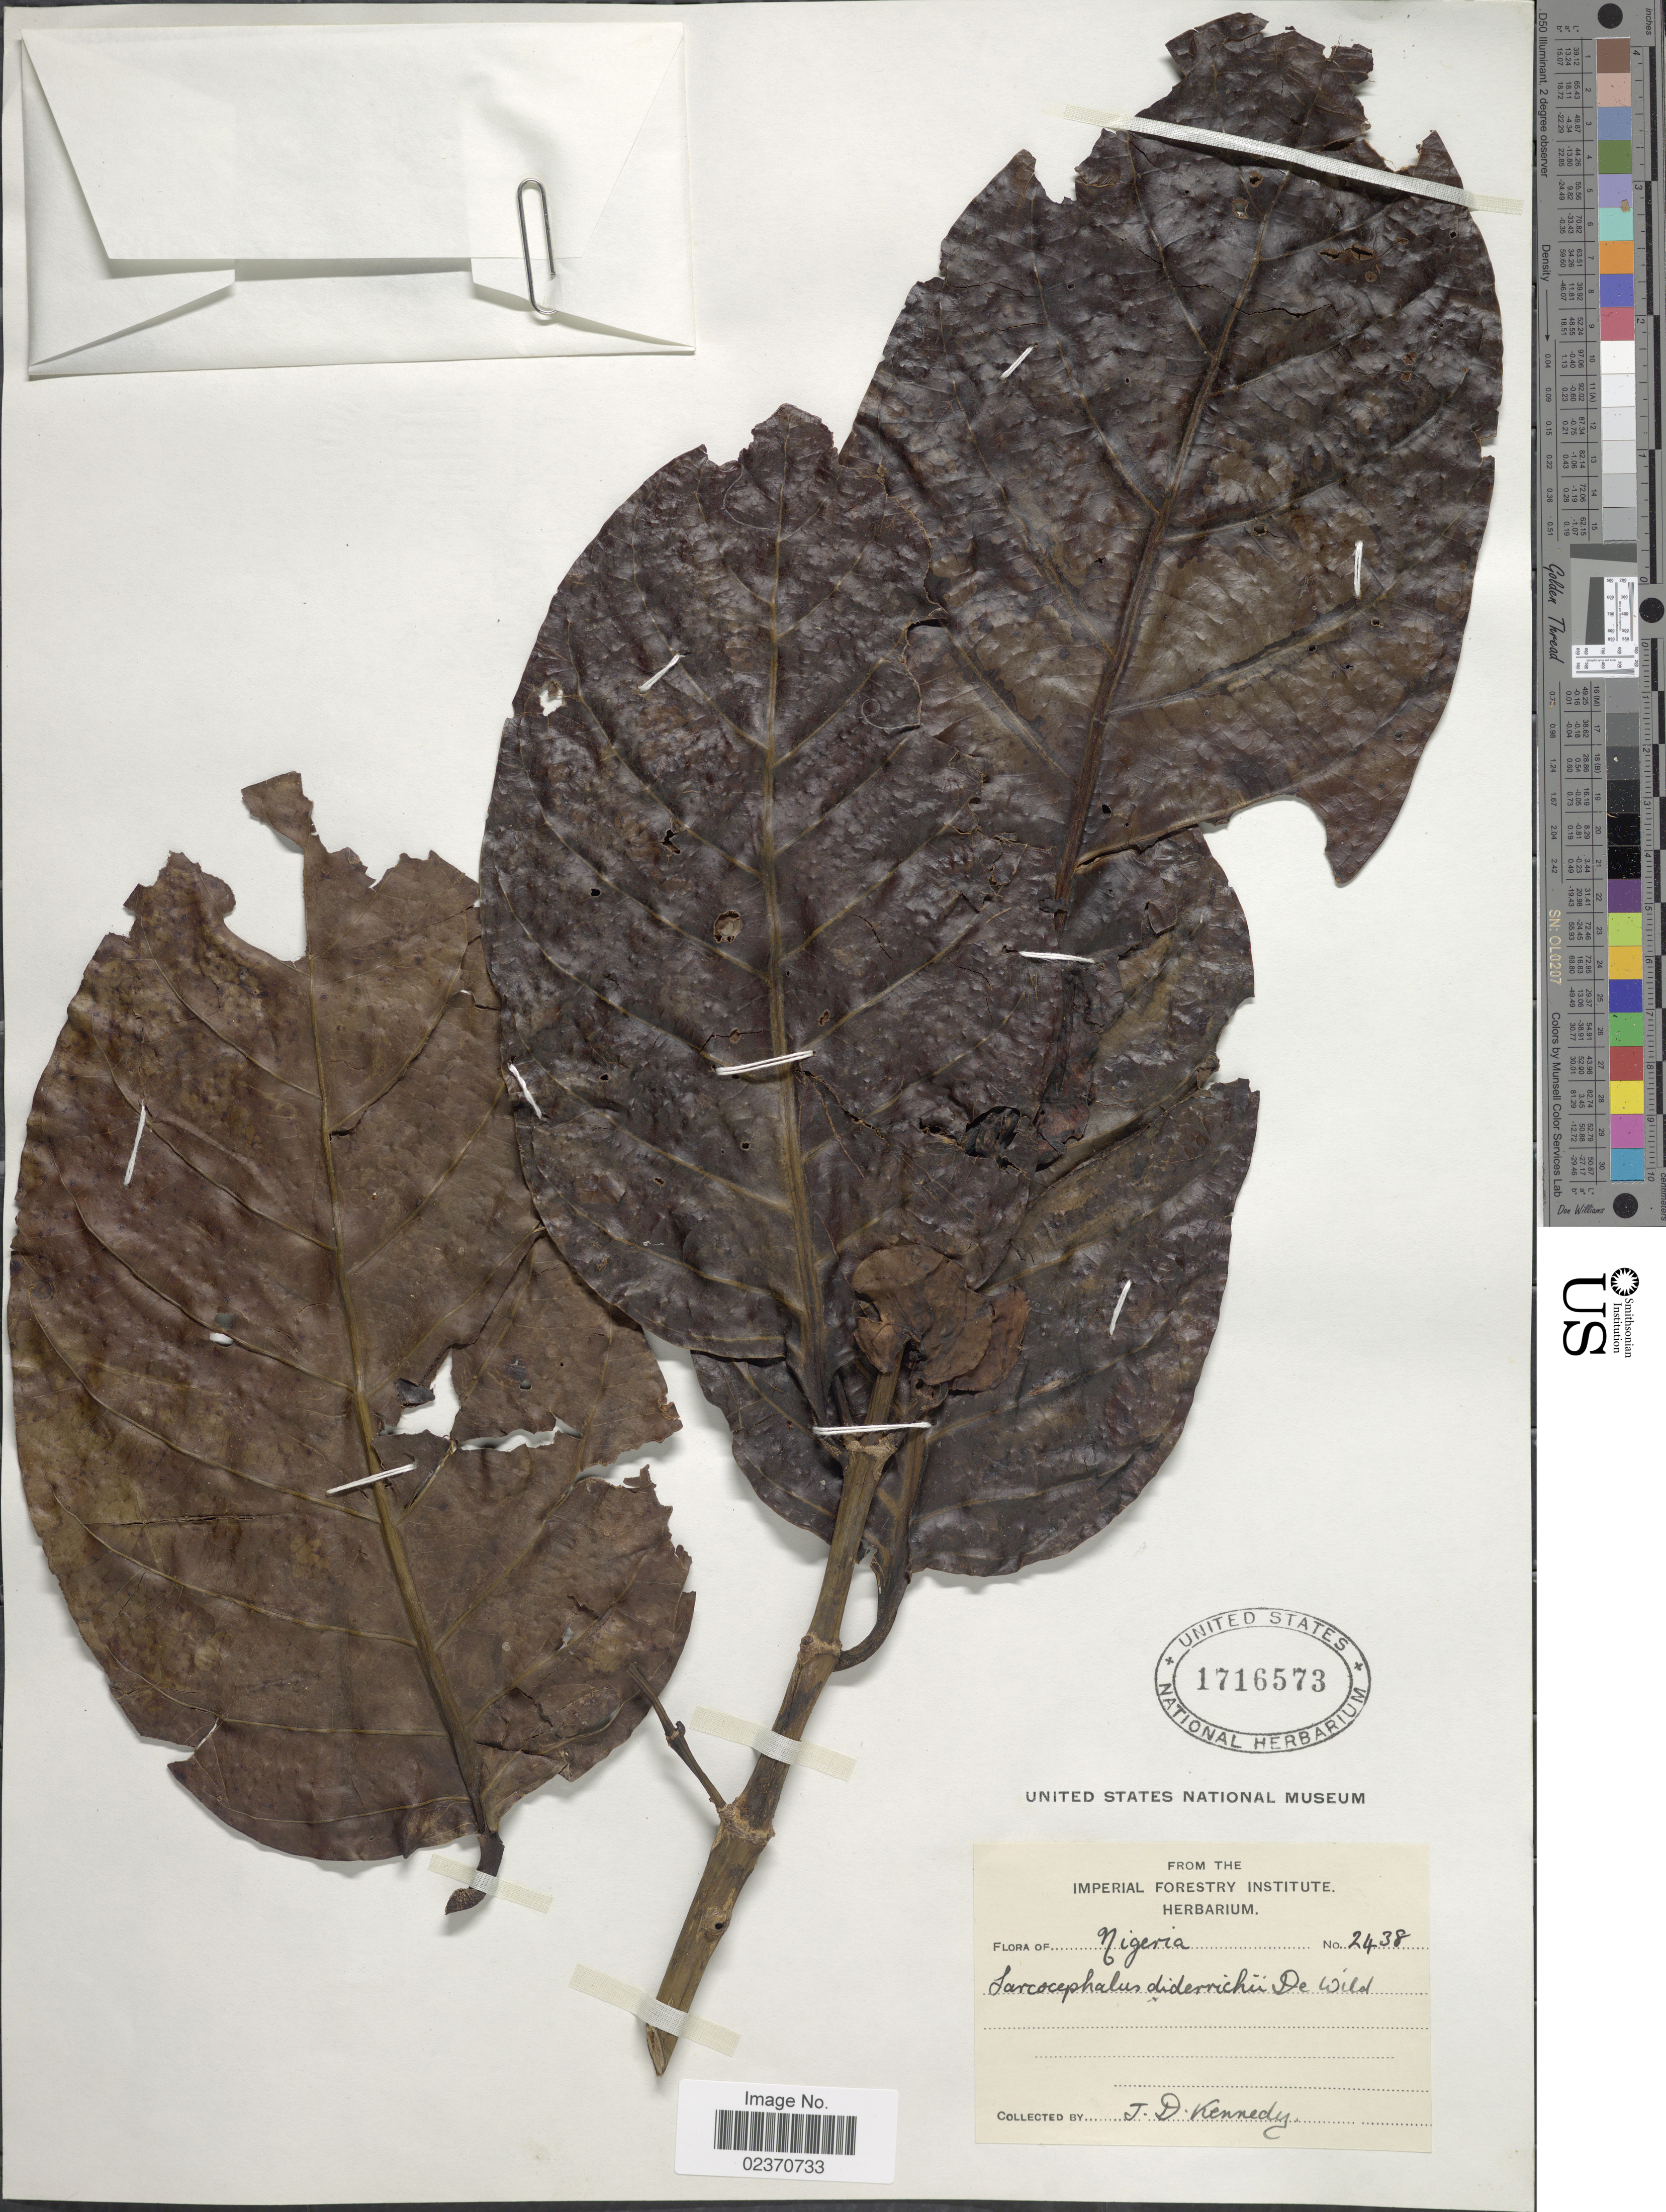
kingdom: Plantae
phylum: Tracheophyta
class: Magnoliopsida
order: Gentianales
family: Rubiaceae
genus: Nauclea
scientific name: Nauclea diderrichii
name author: (De Wild.) Merr.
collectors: J. D. Kennedy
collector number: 2438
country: Nigeria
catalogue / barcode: US 1716573